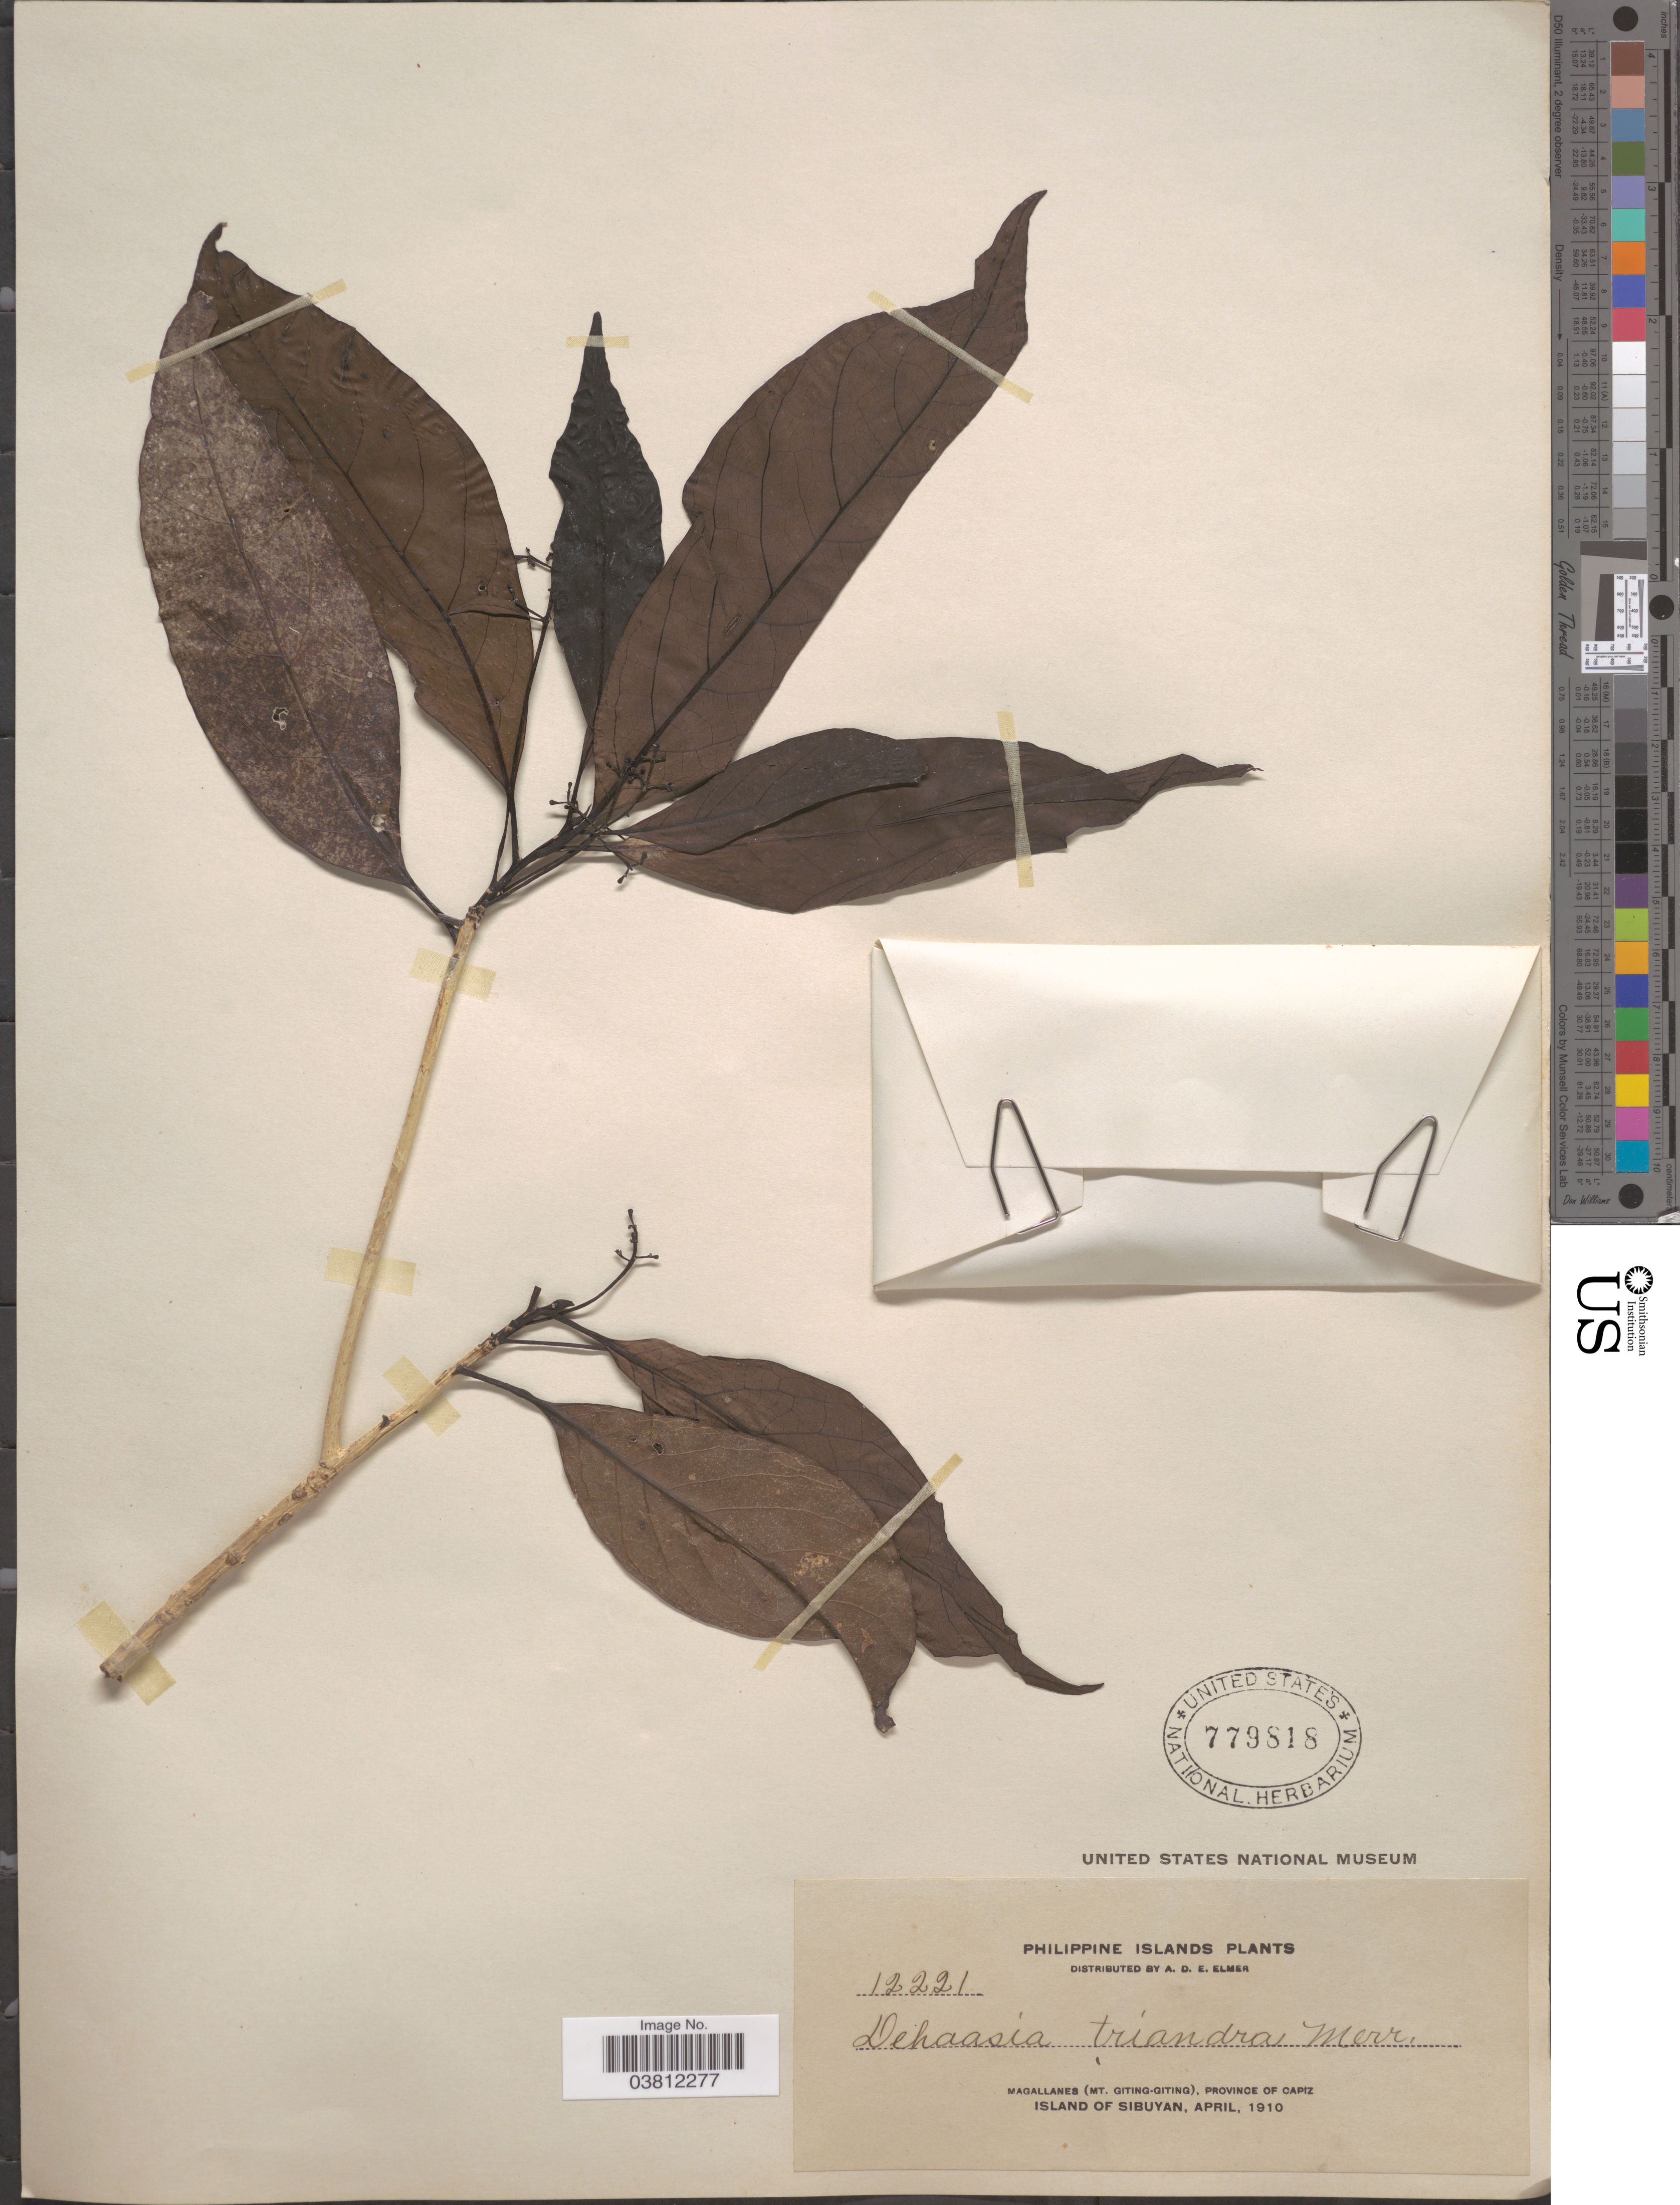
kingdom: Plantae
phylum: Tracheophyta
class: Magnoliopsida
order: Laurales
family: Lauraceae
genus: Dehaasia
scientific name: Dehaasia triandra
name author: Merr.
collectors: A. D. E. Elmer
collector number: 12221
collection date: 1910-04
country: Philippines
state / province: Western Visayas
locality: Magallanes (Mt. Giting-Giting), Province of Capiz. Island of Sibuyan.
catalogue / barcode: US 779818